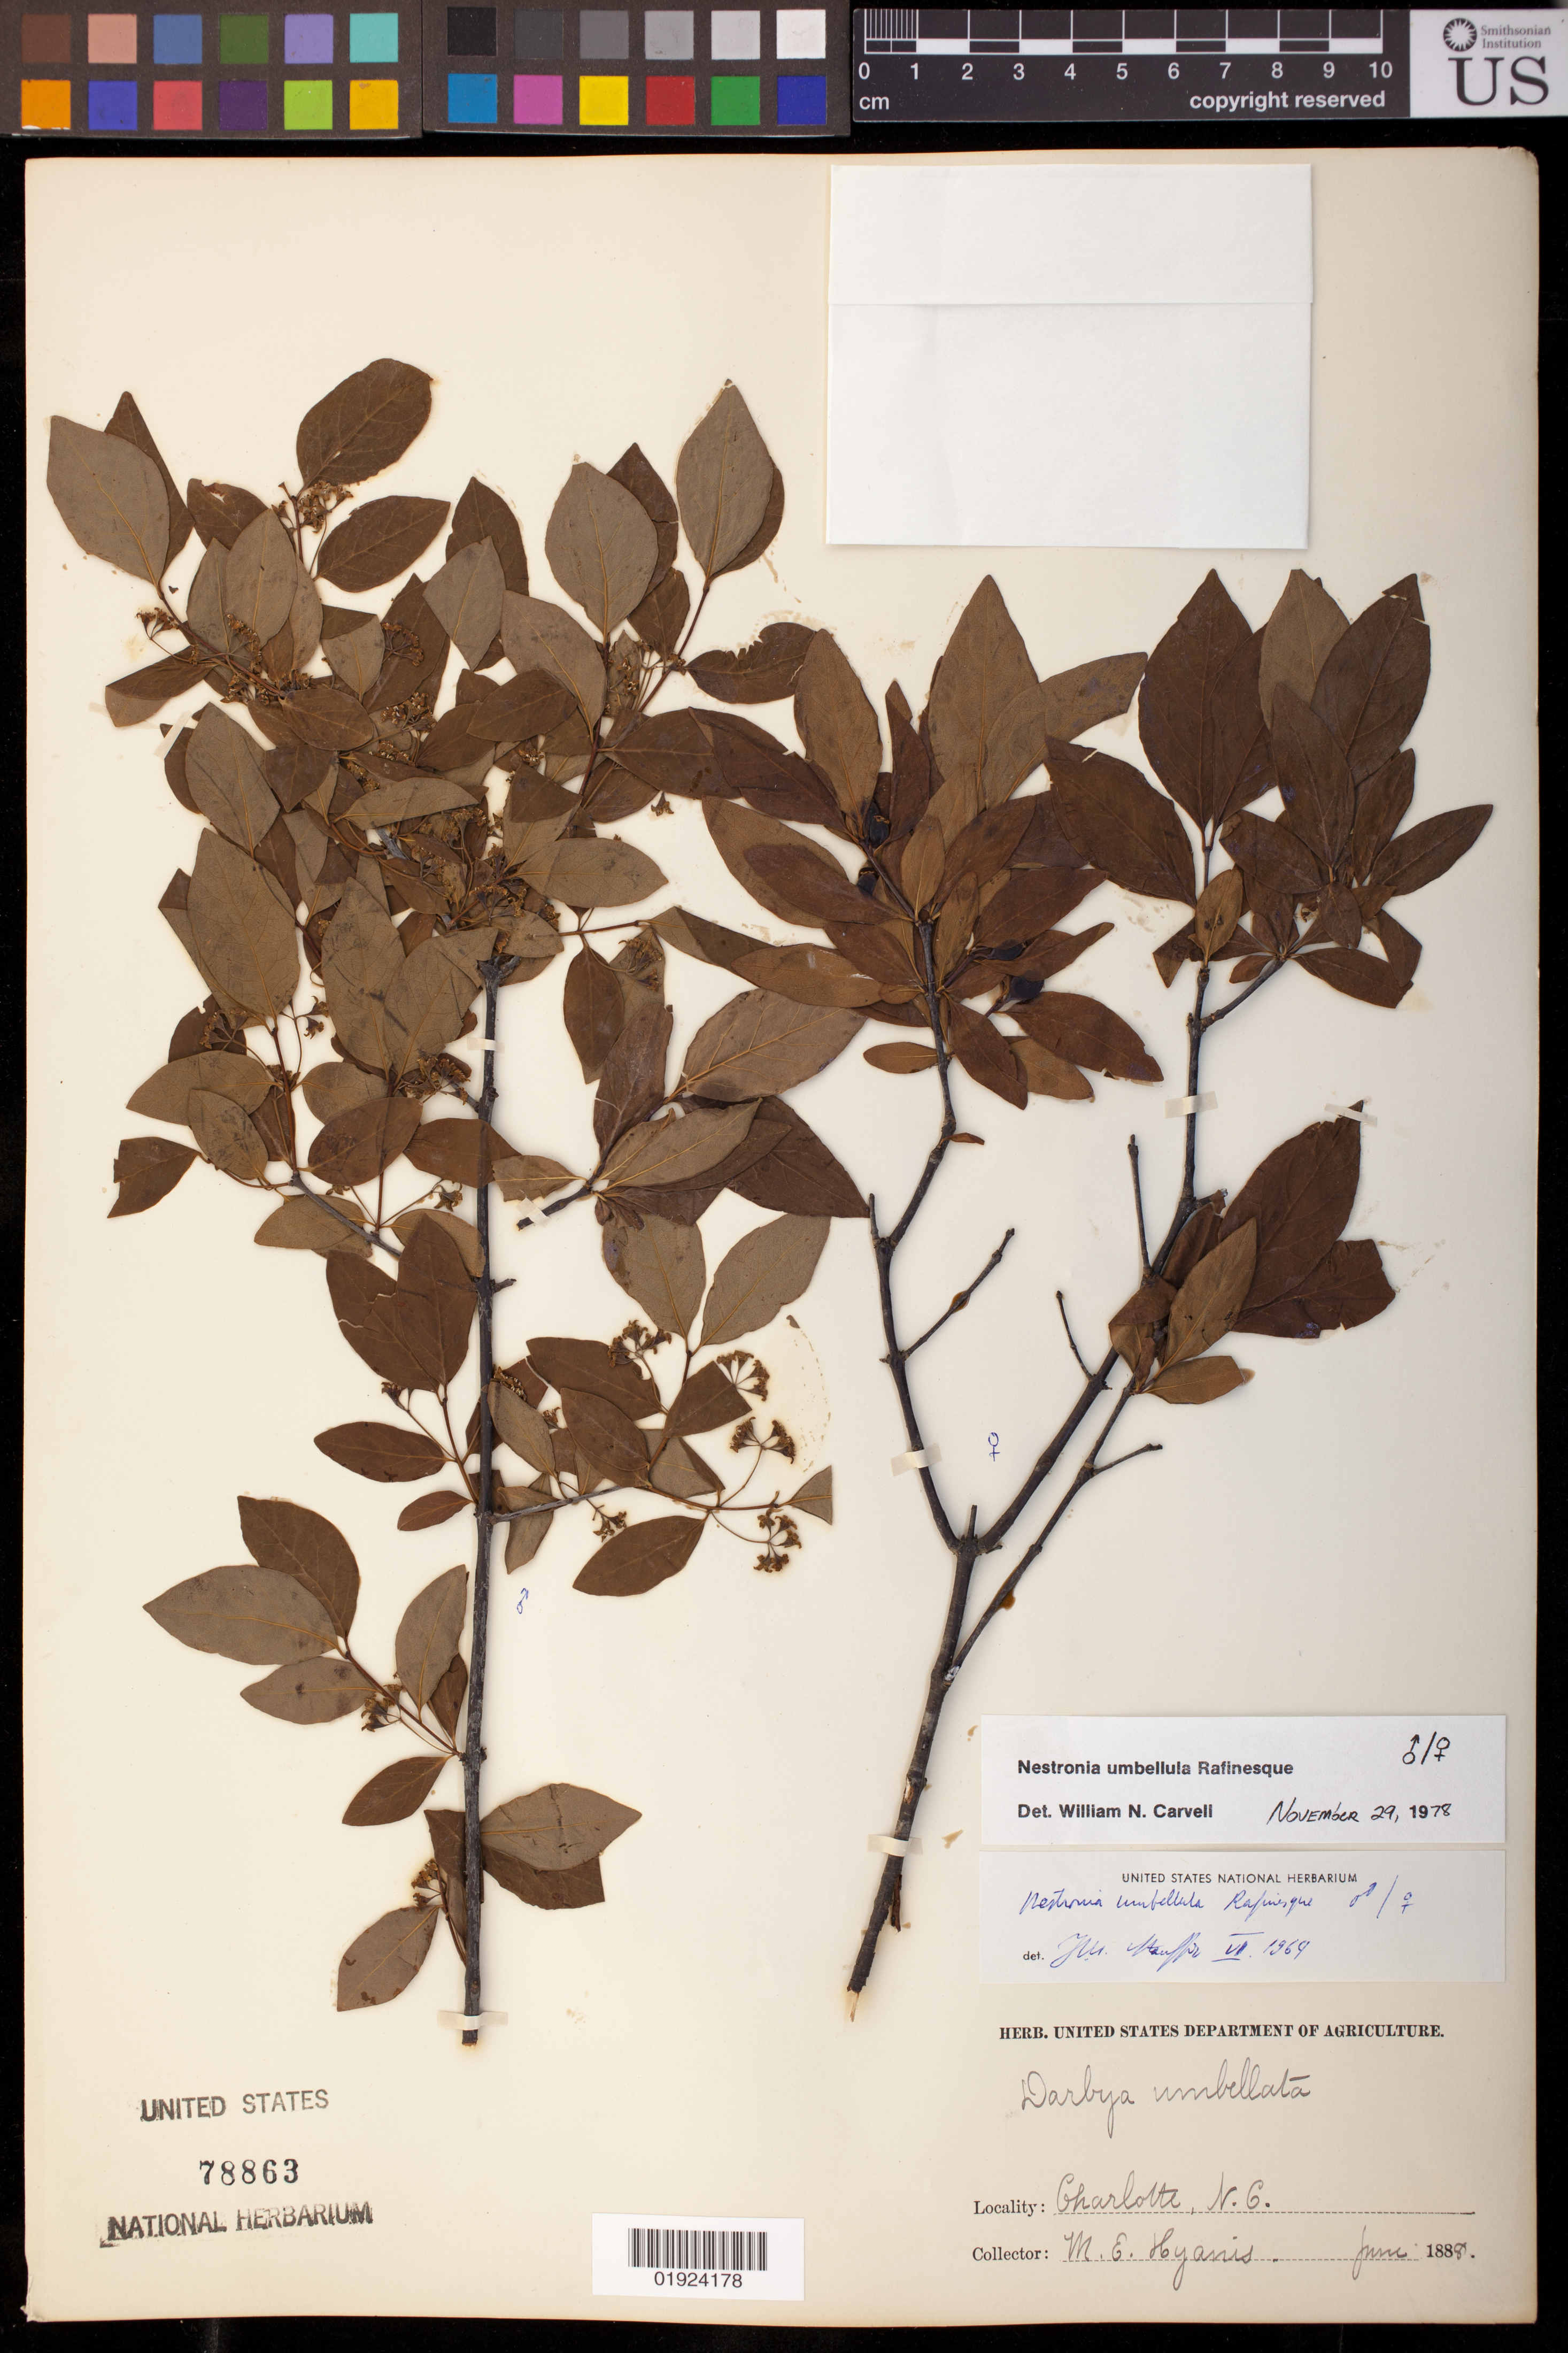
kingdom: Plantae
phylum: Tracheophyta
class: Magnoliopsida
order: Santalales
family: Santalaceae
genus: Nestronia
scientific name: Nestronia umbellula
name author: Raf.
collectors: M. Hyanis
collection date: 1888-06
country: United States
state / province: North Carolina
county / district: Mecklenburg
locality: Charlotte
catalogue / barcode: US 78863